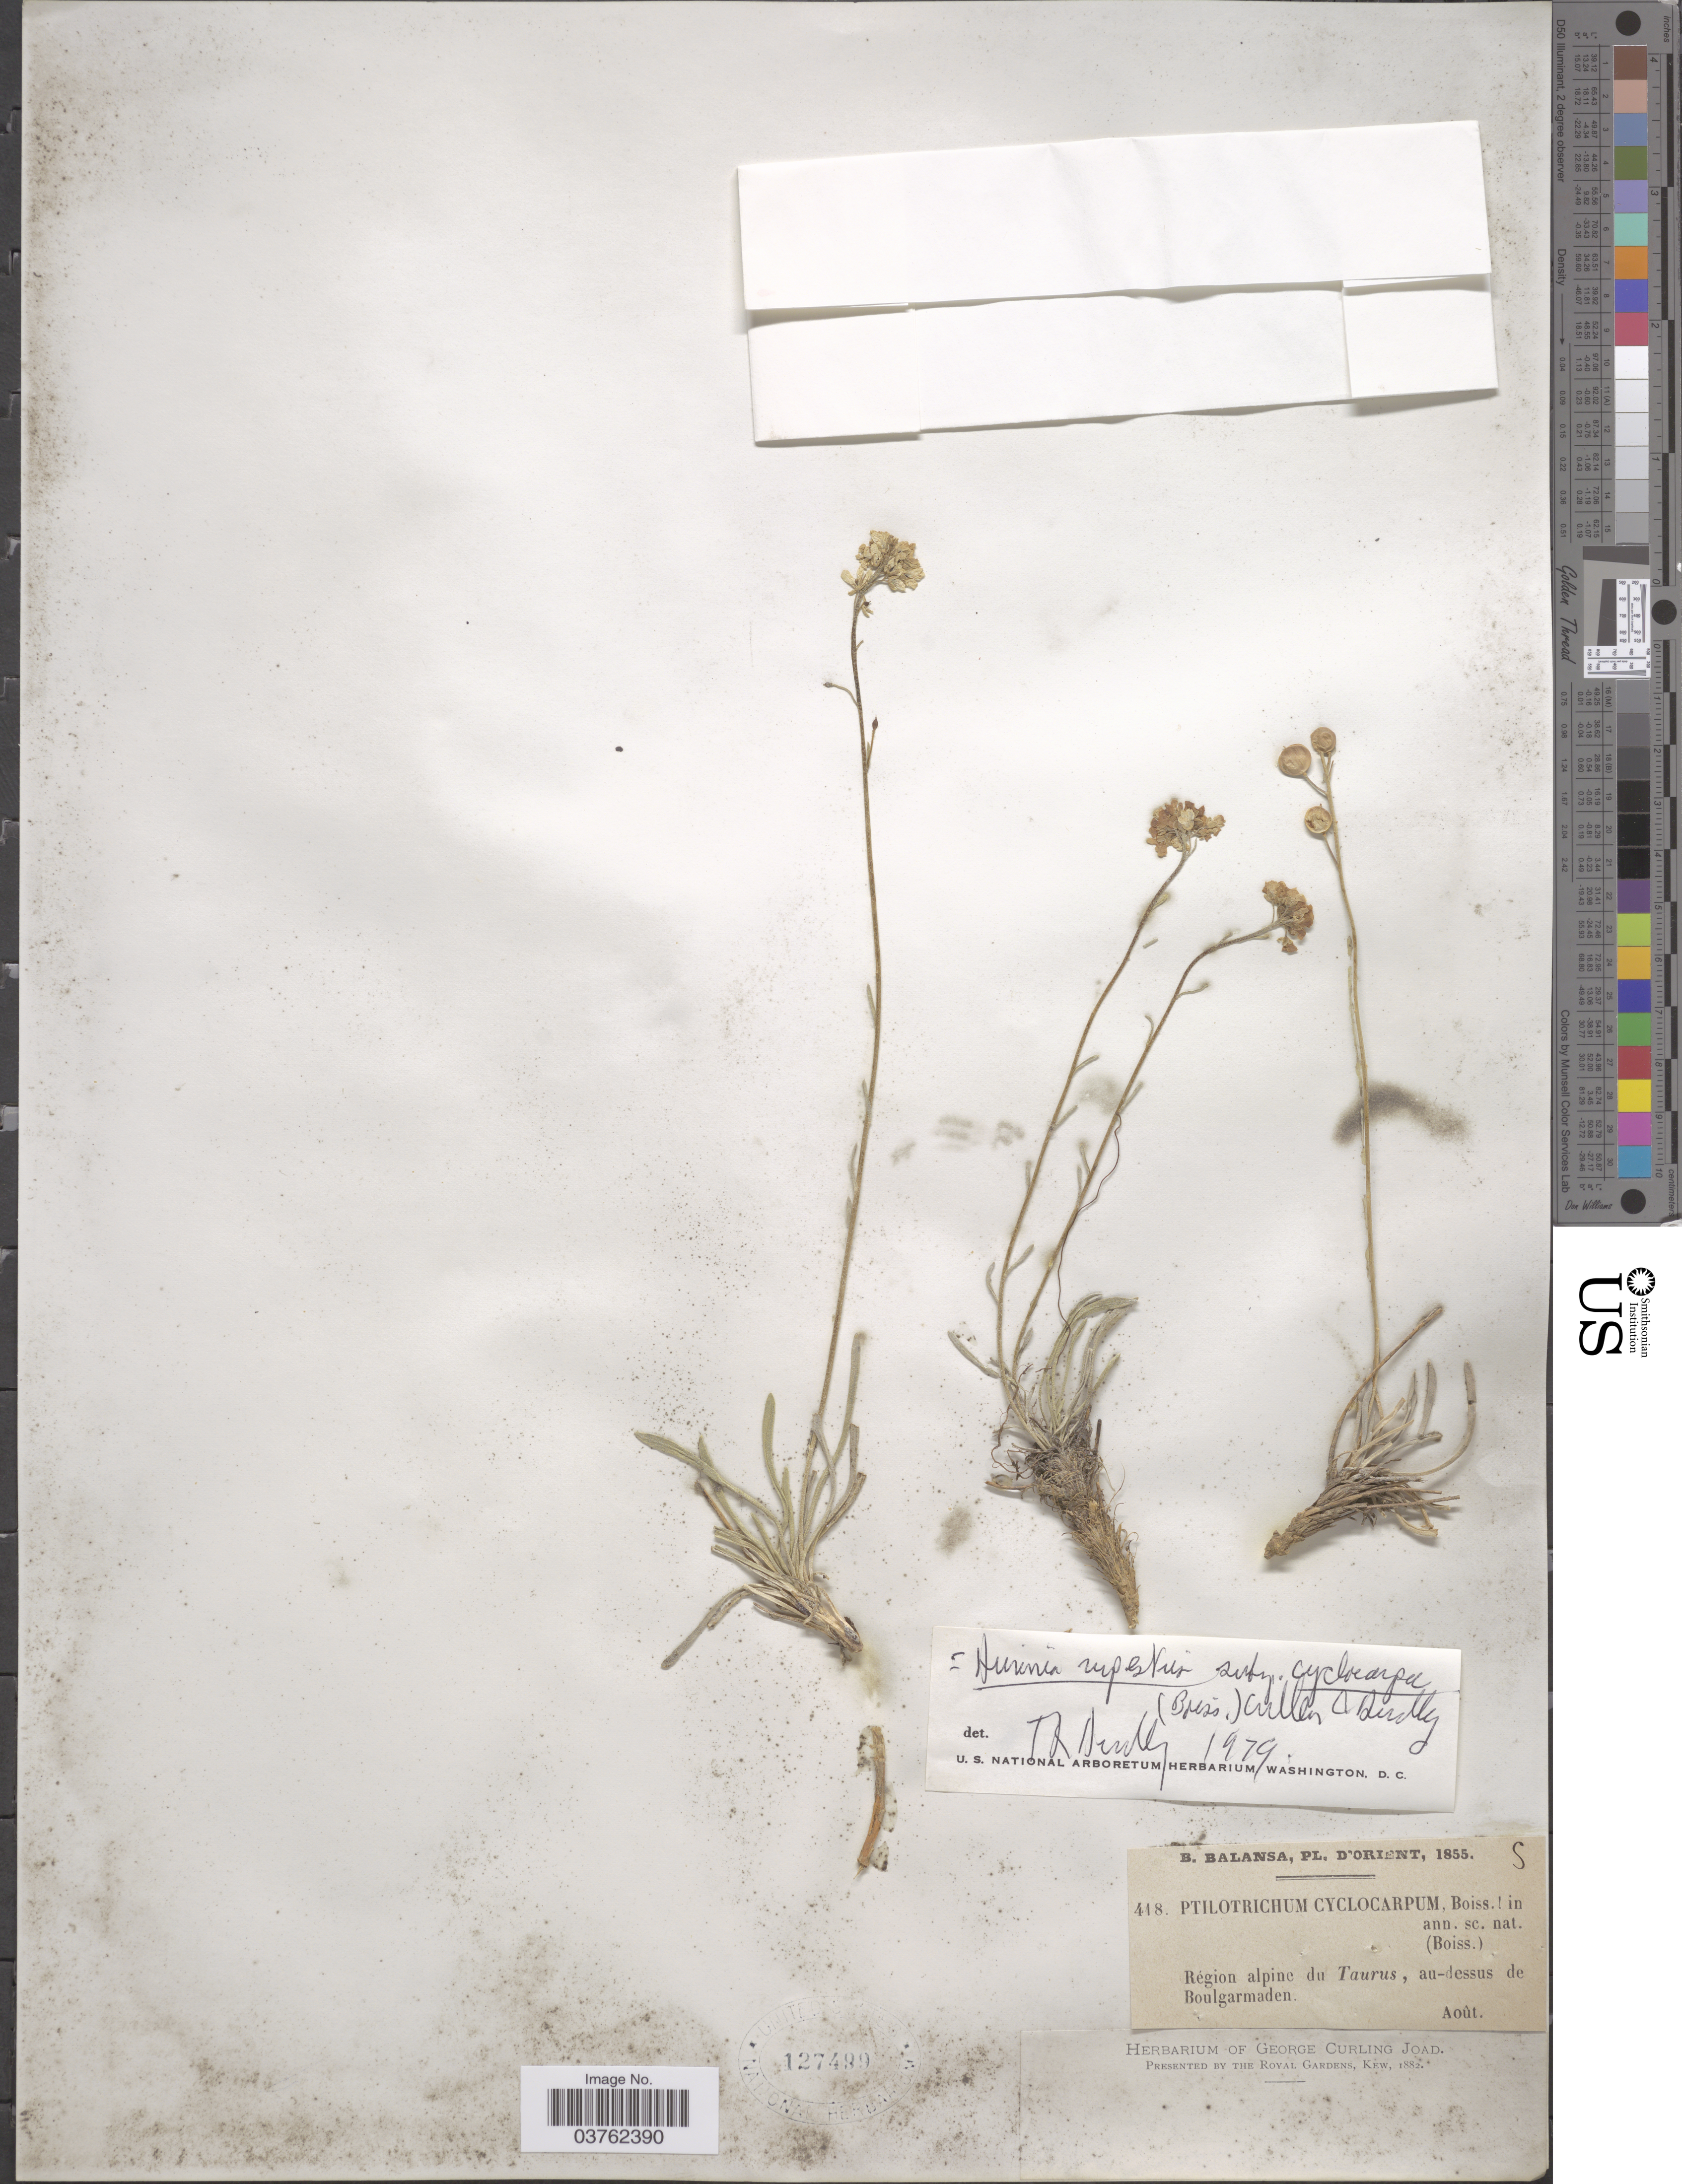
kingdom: Plantae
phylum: Tracheophyta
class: Magnoliopsida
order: Brassicales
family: Brassicaceae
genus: Aurinia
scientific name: Aurinia rupestris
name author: Cullen & T.R. Dudley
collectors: B. Balansa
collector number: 418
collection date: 1855-08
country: Turkey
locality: D'Orient. Région alpine du Taurus, au-dessus de Boulgarmaden.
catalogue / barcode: US 127489